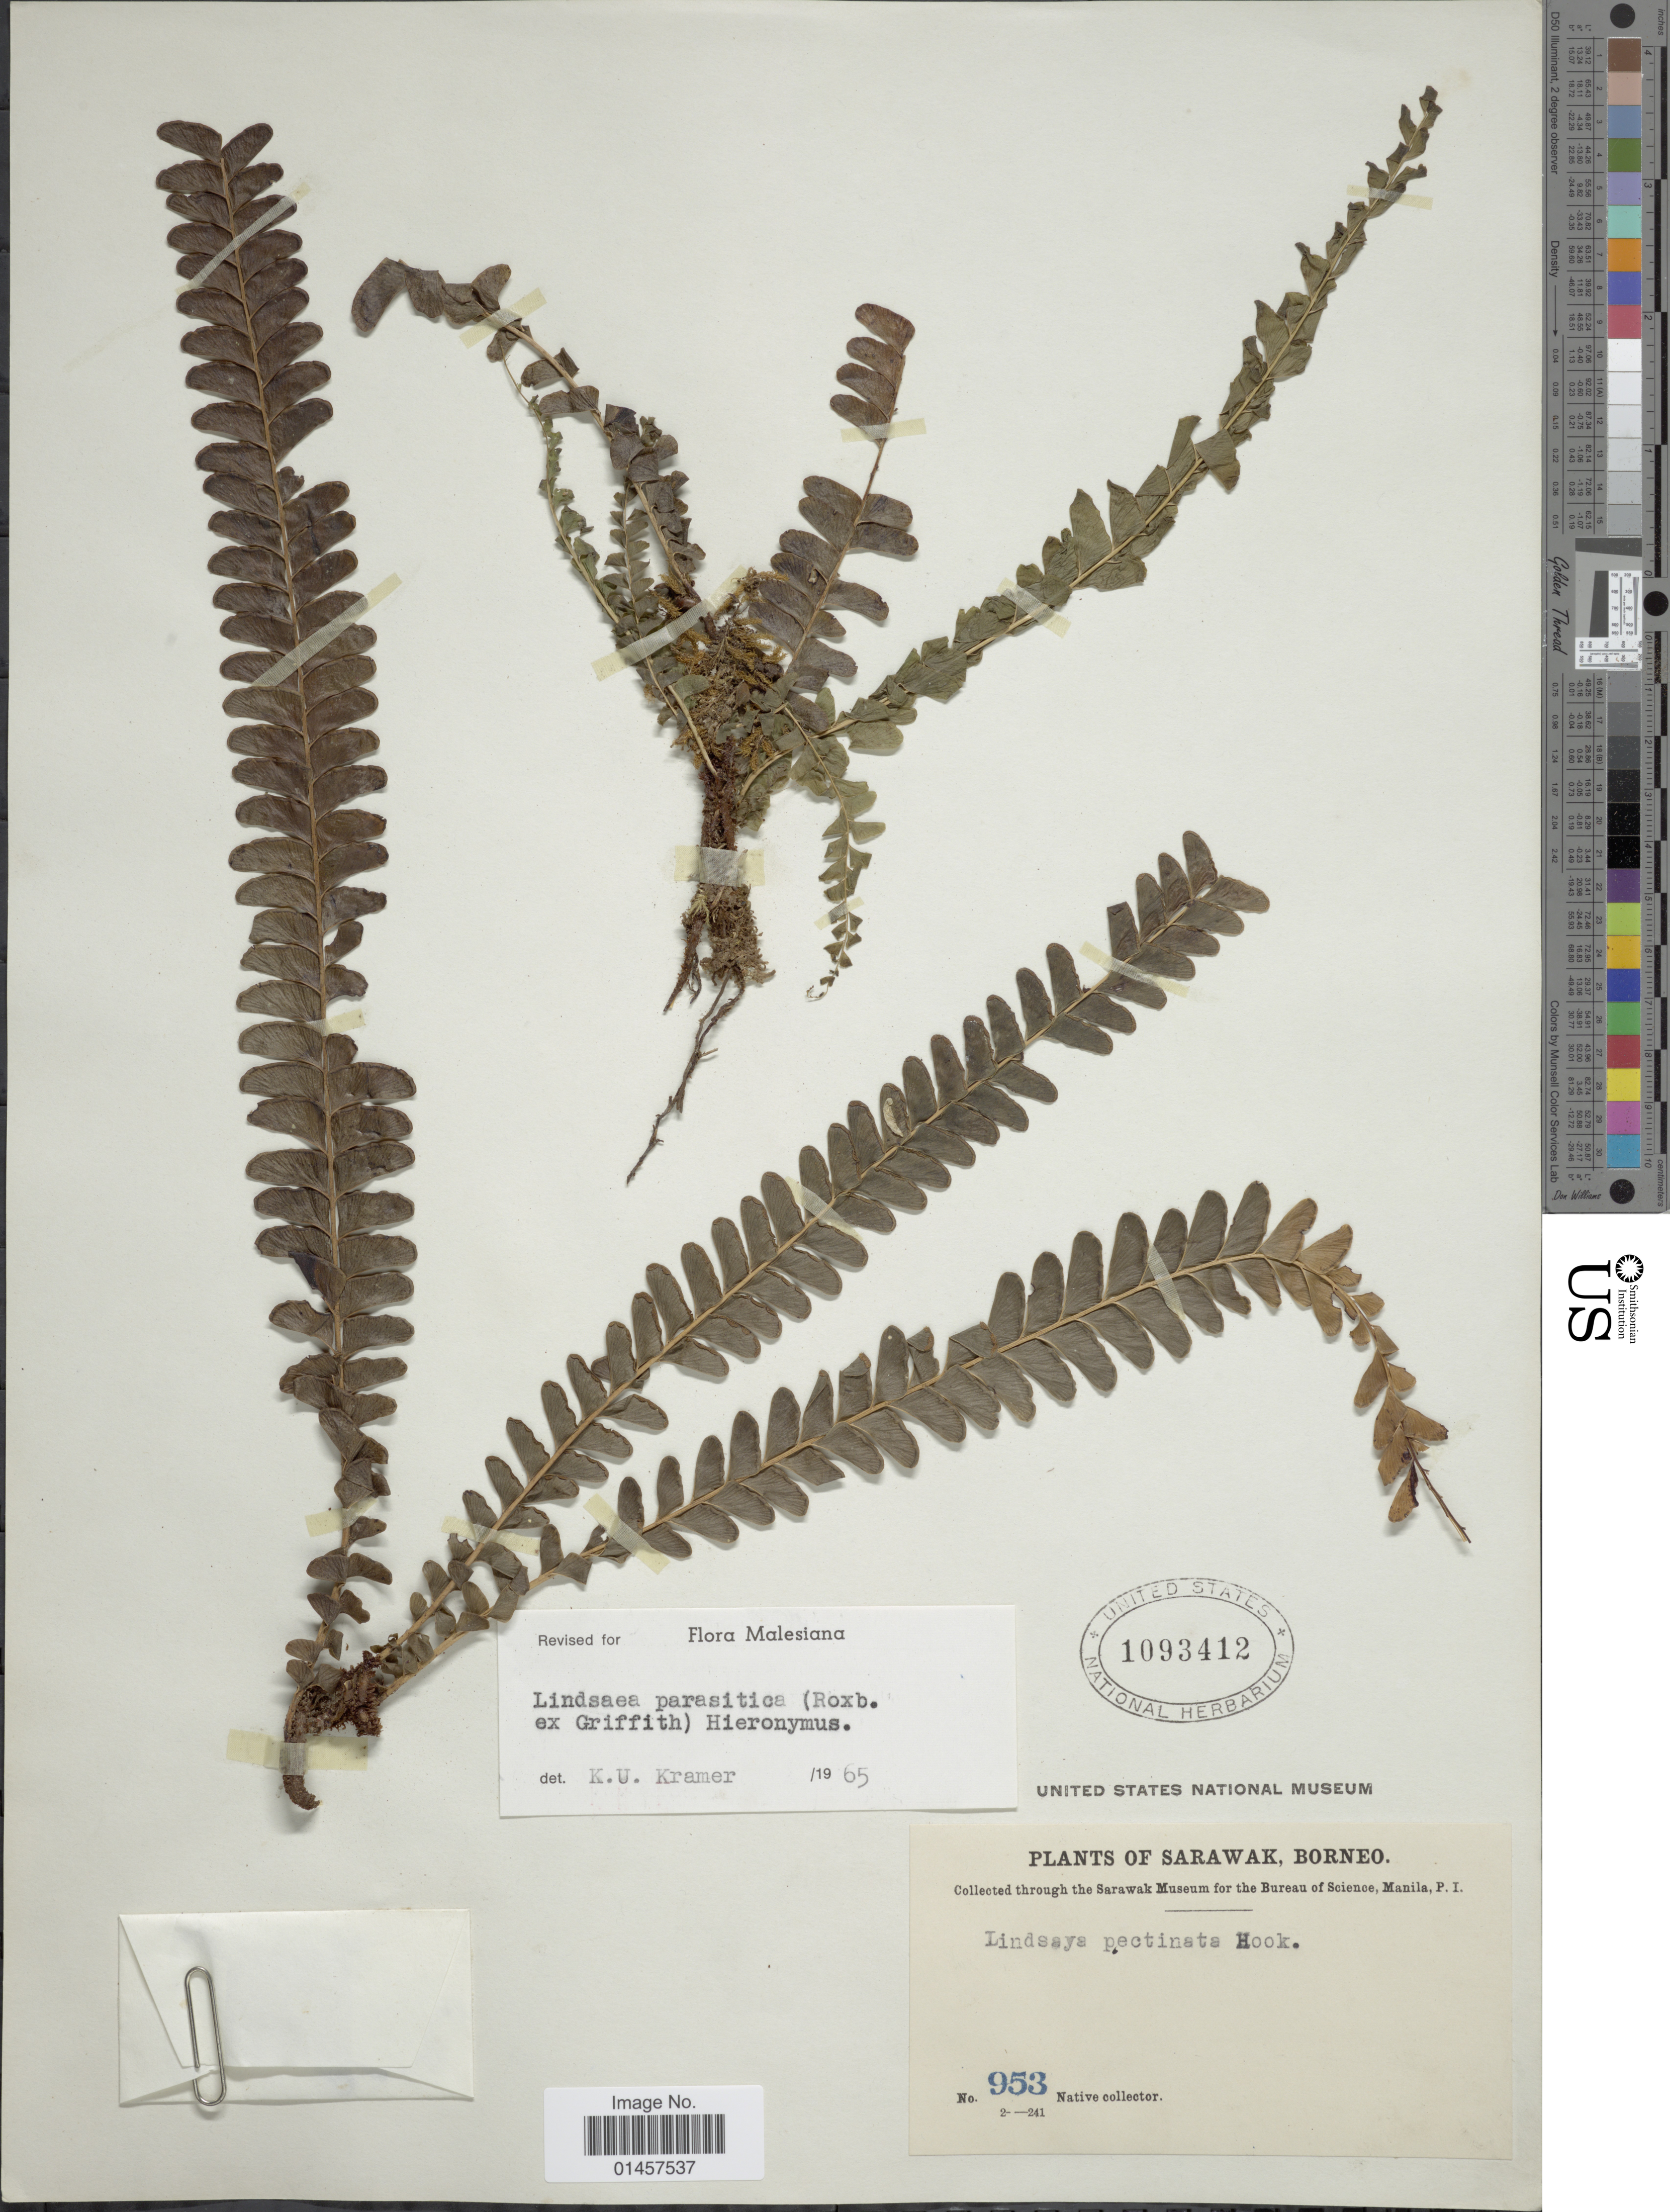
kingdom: Plantae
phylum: Tracheophyta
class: Polypodiopsida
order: Polypodiales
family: Lindsaeaceae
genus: Nesolindsaea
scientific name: Nesolindsaea caudata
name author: (Hook.) Lehtonen & Christenh.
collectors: Native collector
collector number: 953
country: Malaysia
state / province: Sarawak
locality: Sarawak, Borneo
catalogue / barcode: US 1093412